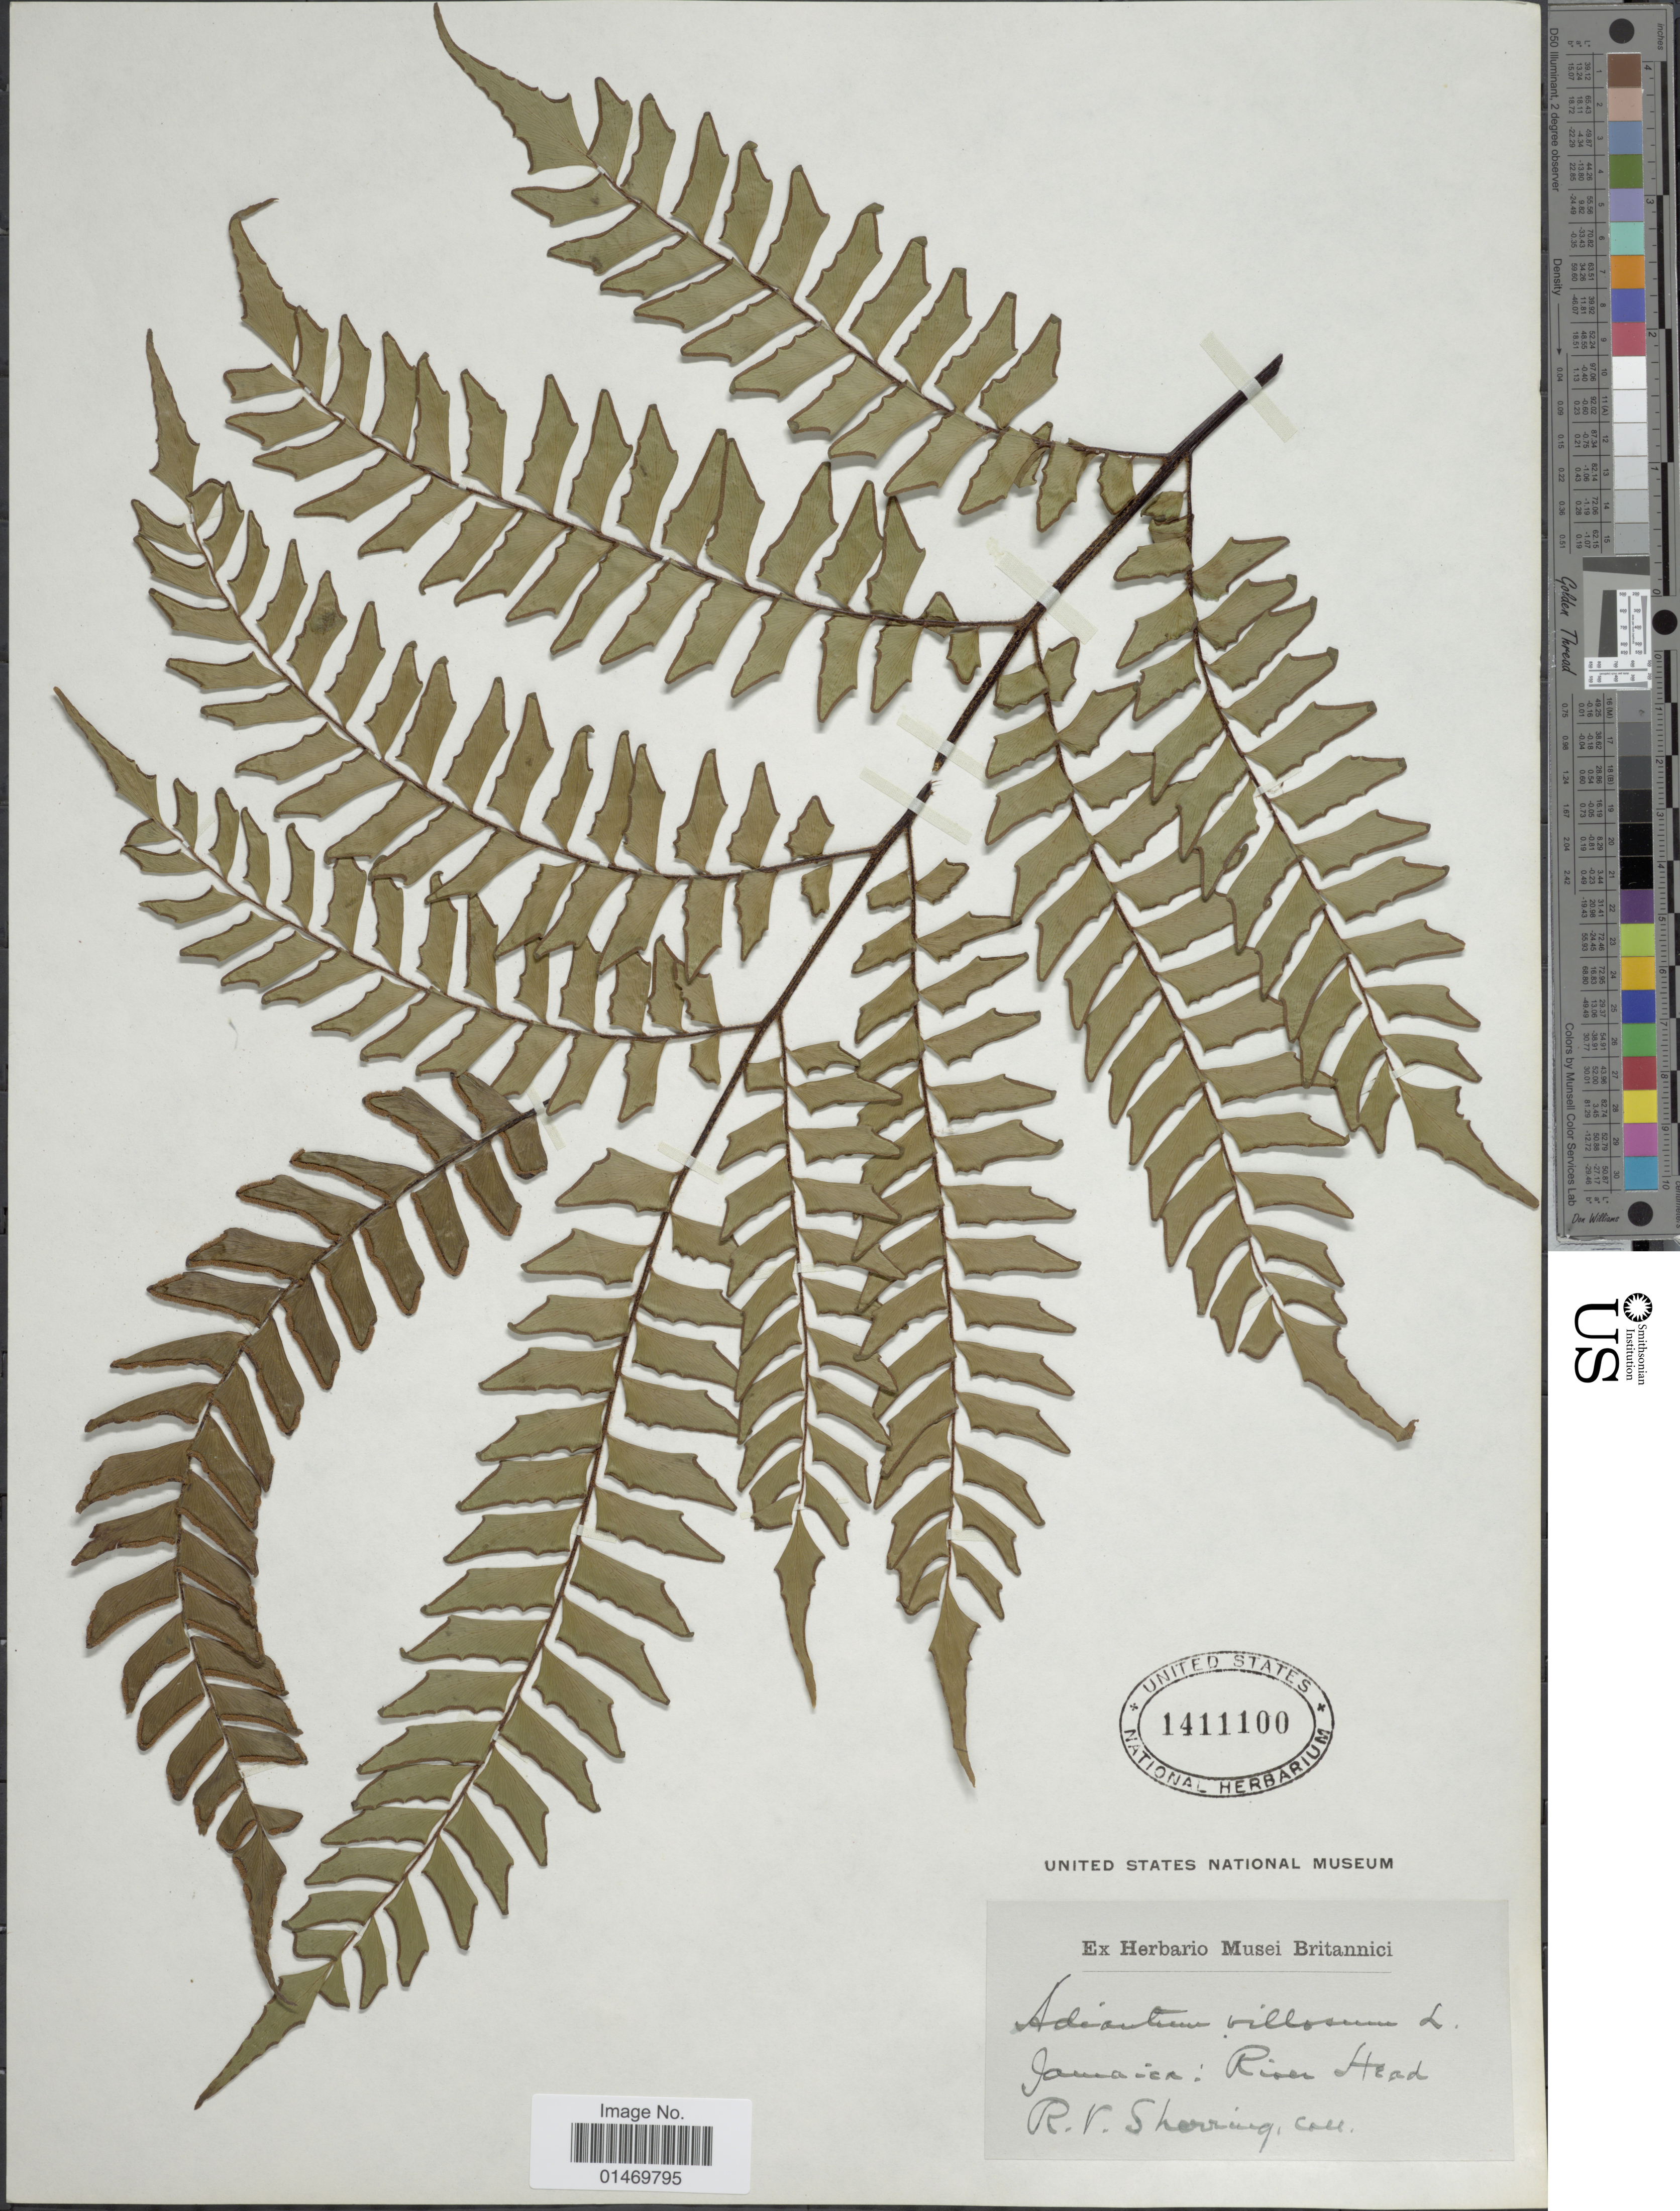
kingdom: Plantae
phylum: Tracheophyta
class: Polypodiopsida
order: Polypodiales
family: Pteridaceae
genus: Adiantum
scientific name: Adiantum villosum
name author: L.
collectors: R. Sherring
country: Jamaica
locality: Jamaica, River Head.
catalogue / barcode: US 1411100